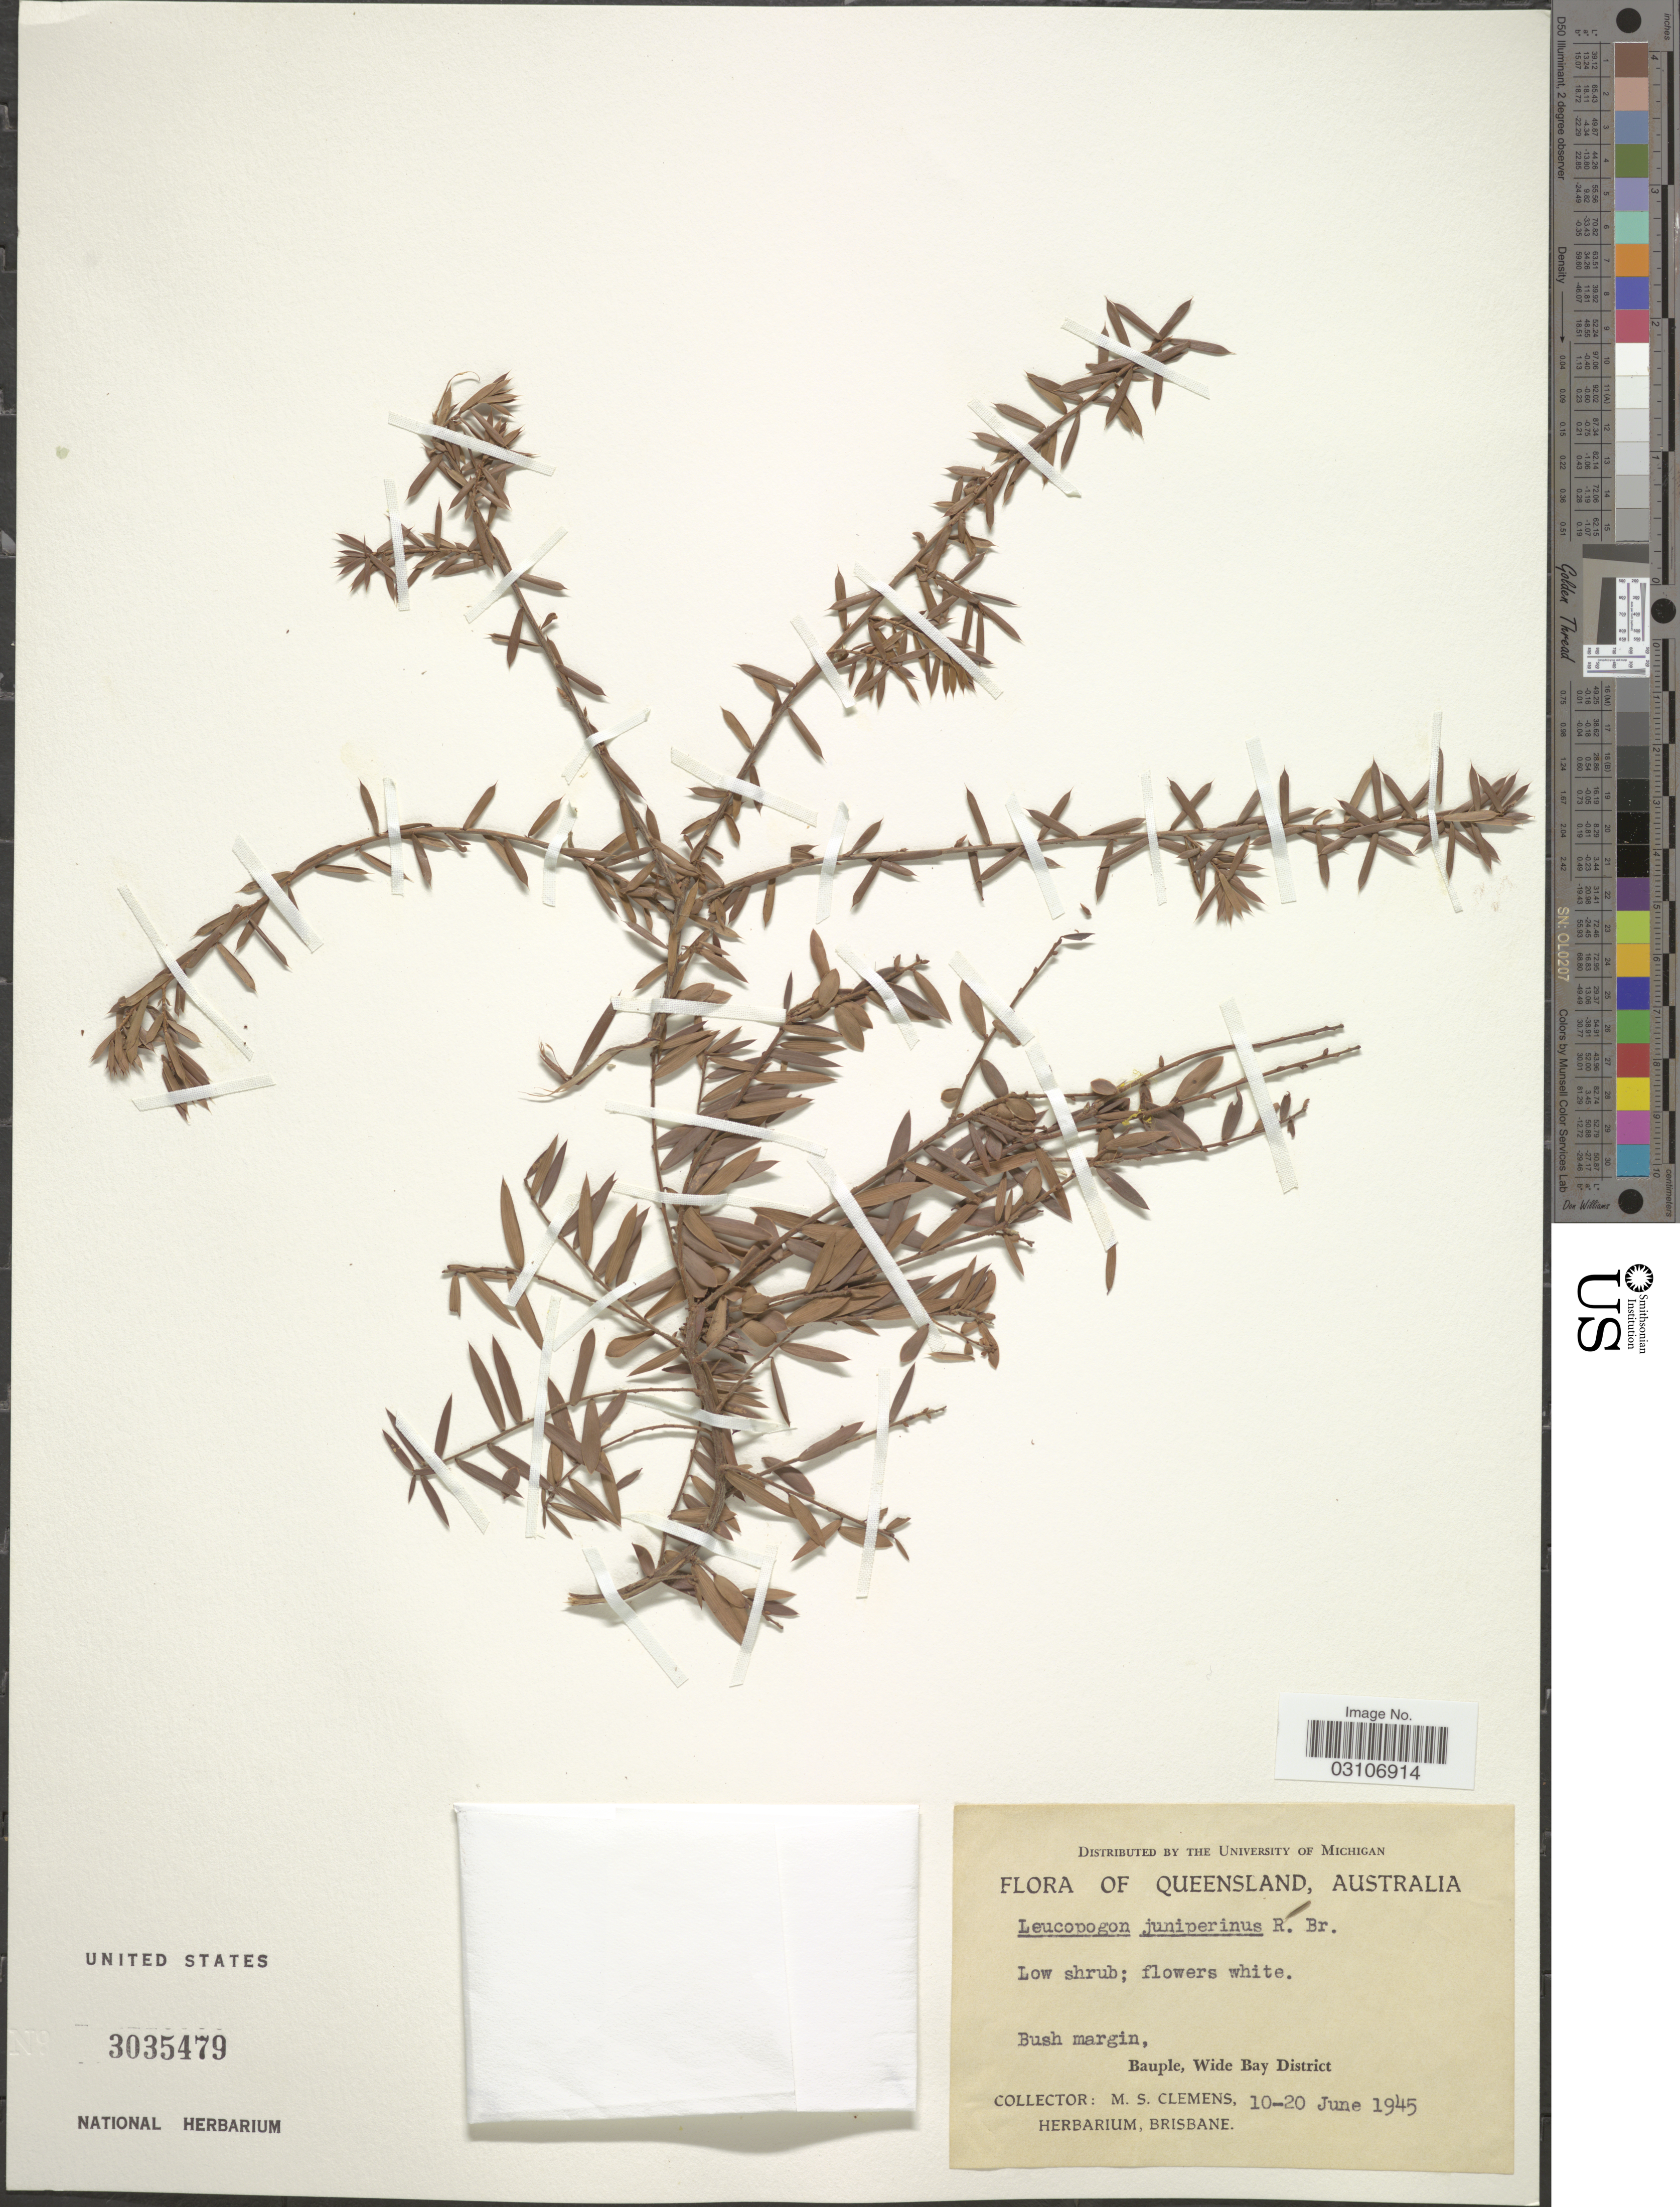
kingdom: Plantae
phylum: Tracheophyta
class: Magnoliopsida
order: Ericales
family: Ericaceae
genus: Leucopogon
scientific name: Leucopogon juniperinus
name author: R. Br.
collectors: M. S. Clemens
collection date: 1945-06-10/1945-06-20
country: Australia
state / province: Queensland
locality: Bush margin, Bauple, Wide Bay District.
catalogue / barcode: US 3035479